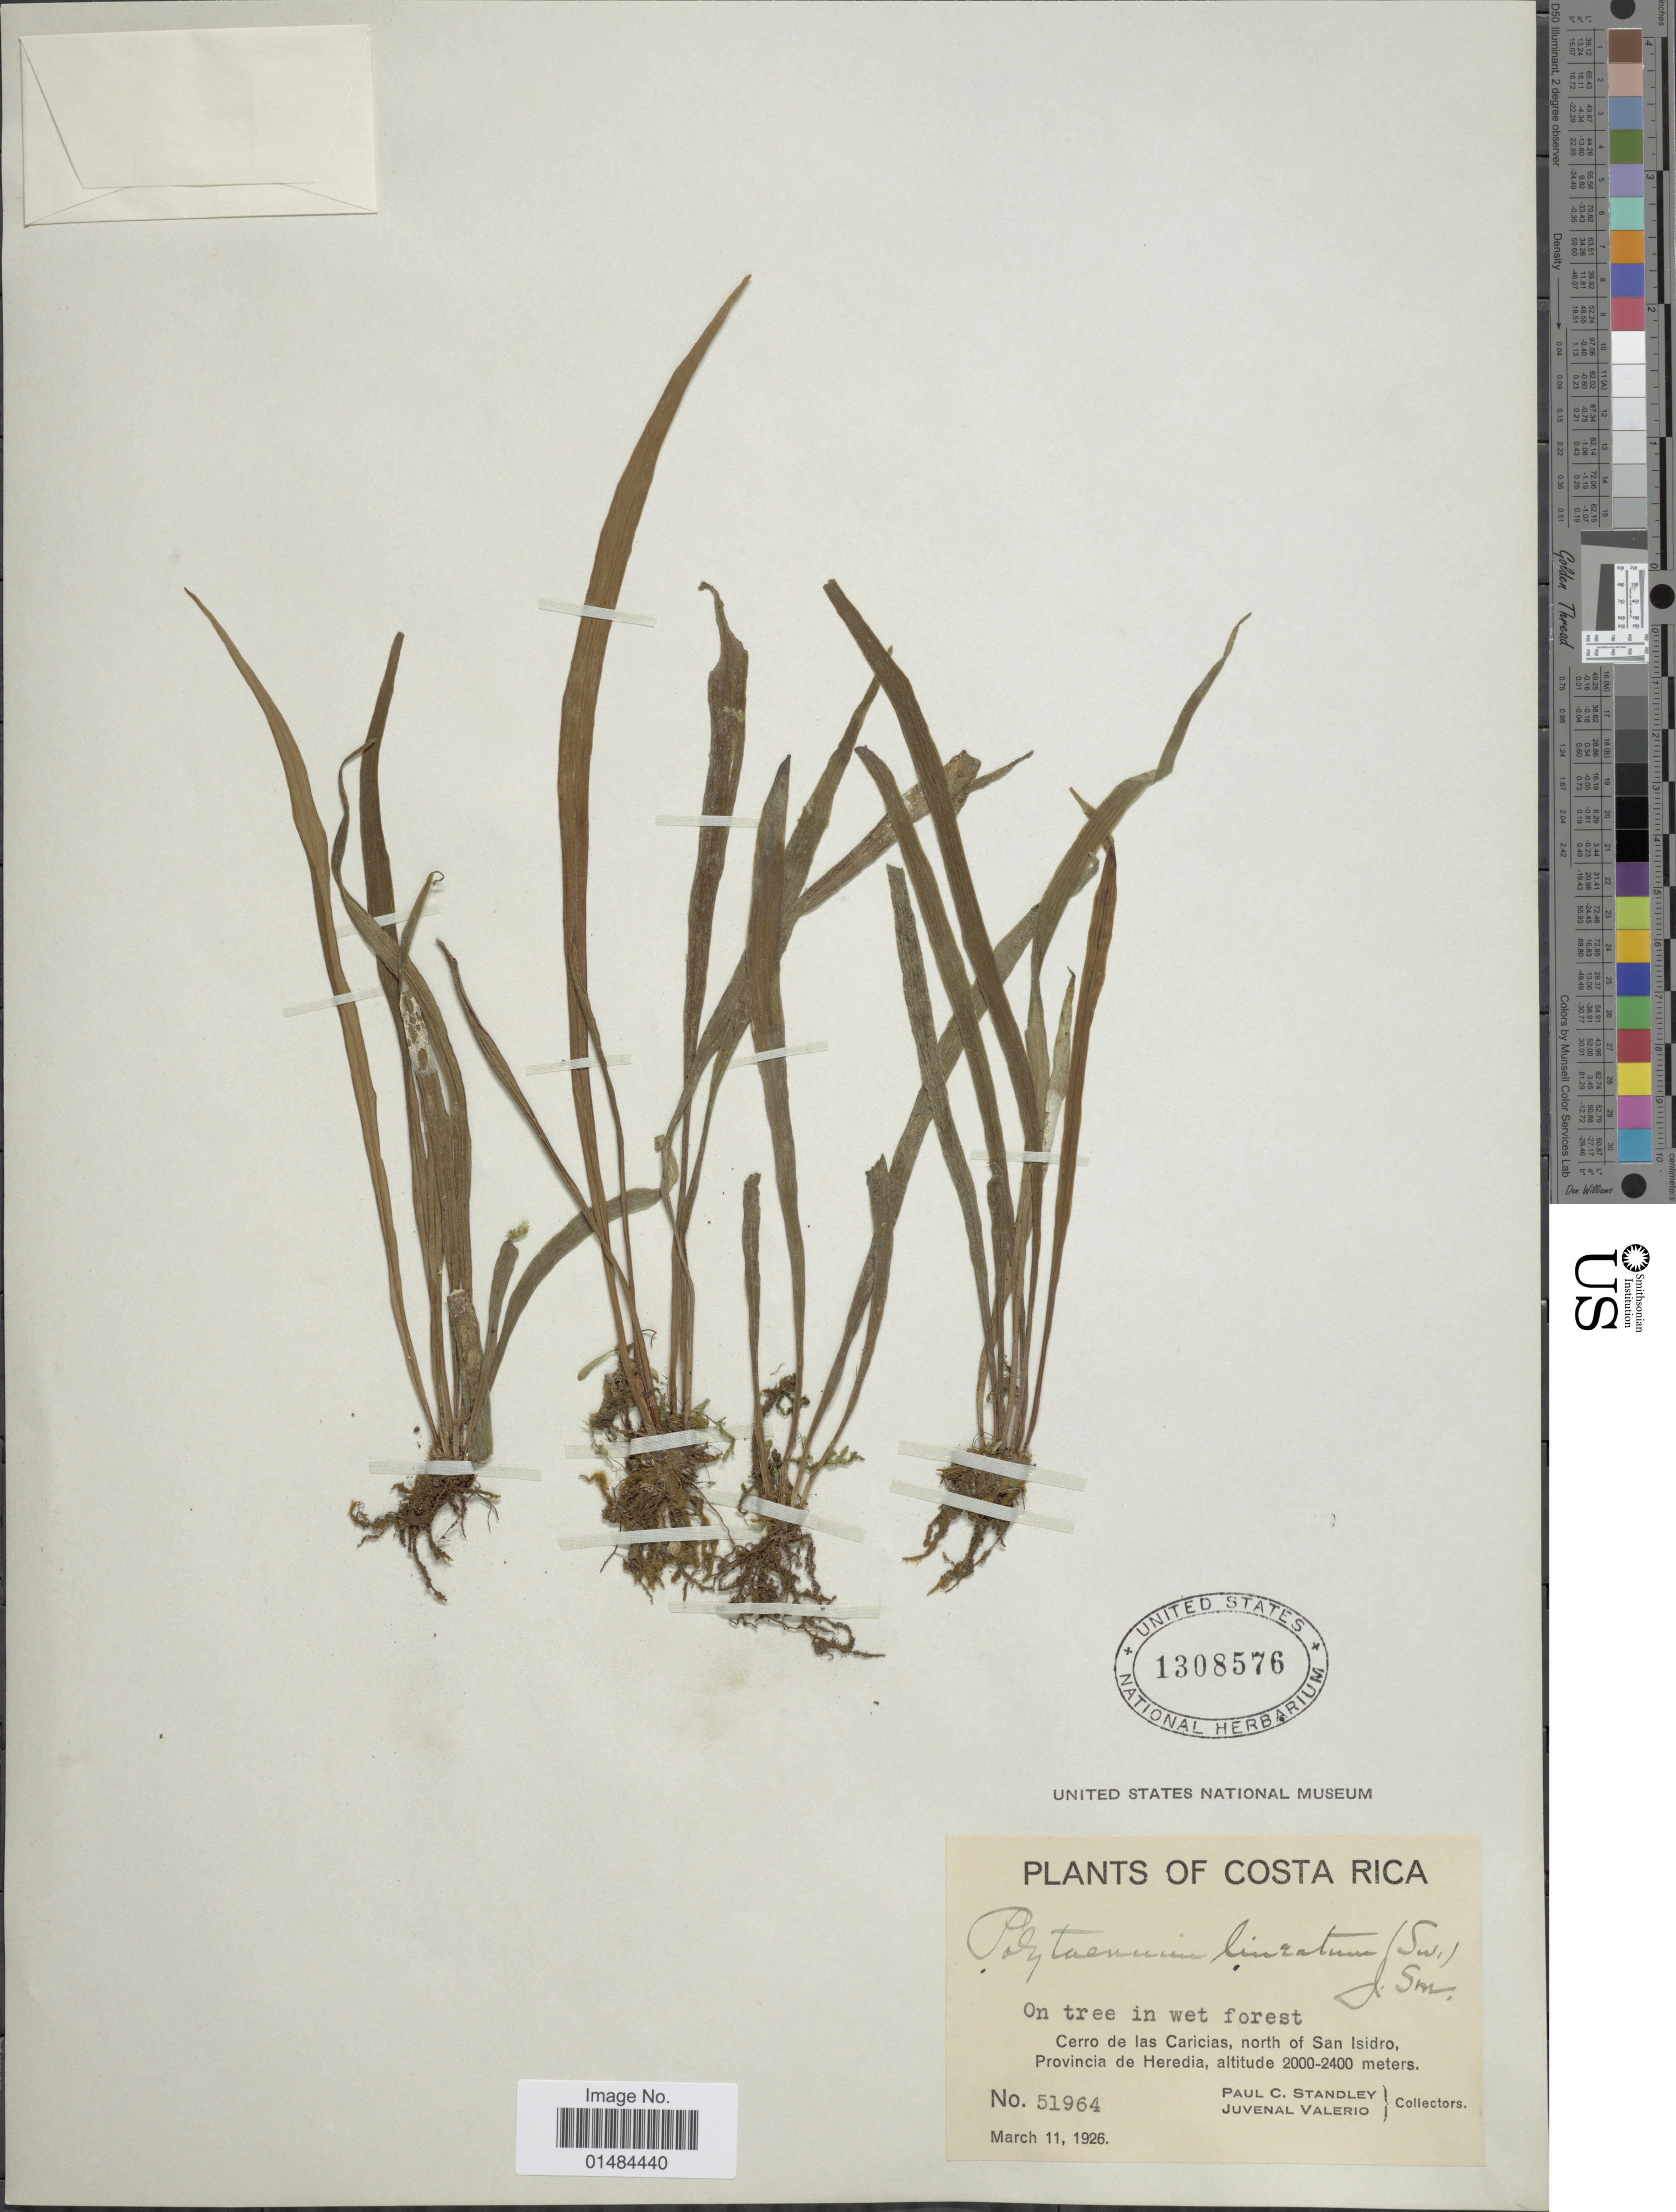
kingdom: Plantae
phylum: Tracheophyta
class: Polypodiopsida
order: Polypodiales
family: Pteridaceae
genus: Polytaenium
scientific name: Polytaenium lineatum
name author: (Sw.) J. Sm.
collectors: P. C. Standley & J. Valerio R.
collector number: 51964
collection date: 1926-03-11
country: Costa Rica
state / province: Heredia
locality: Costa Rica, Cerro de las Caricias, north of San Isidro, Provincia de Heredia.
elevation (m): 2000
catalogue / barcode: US 1308576